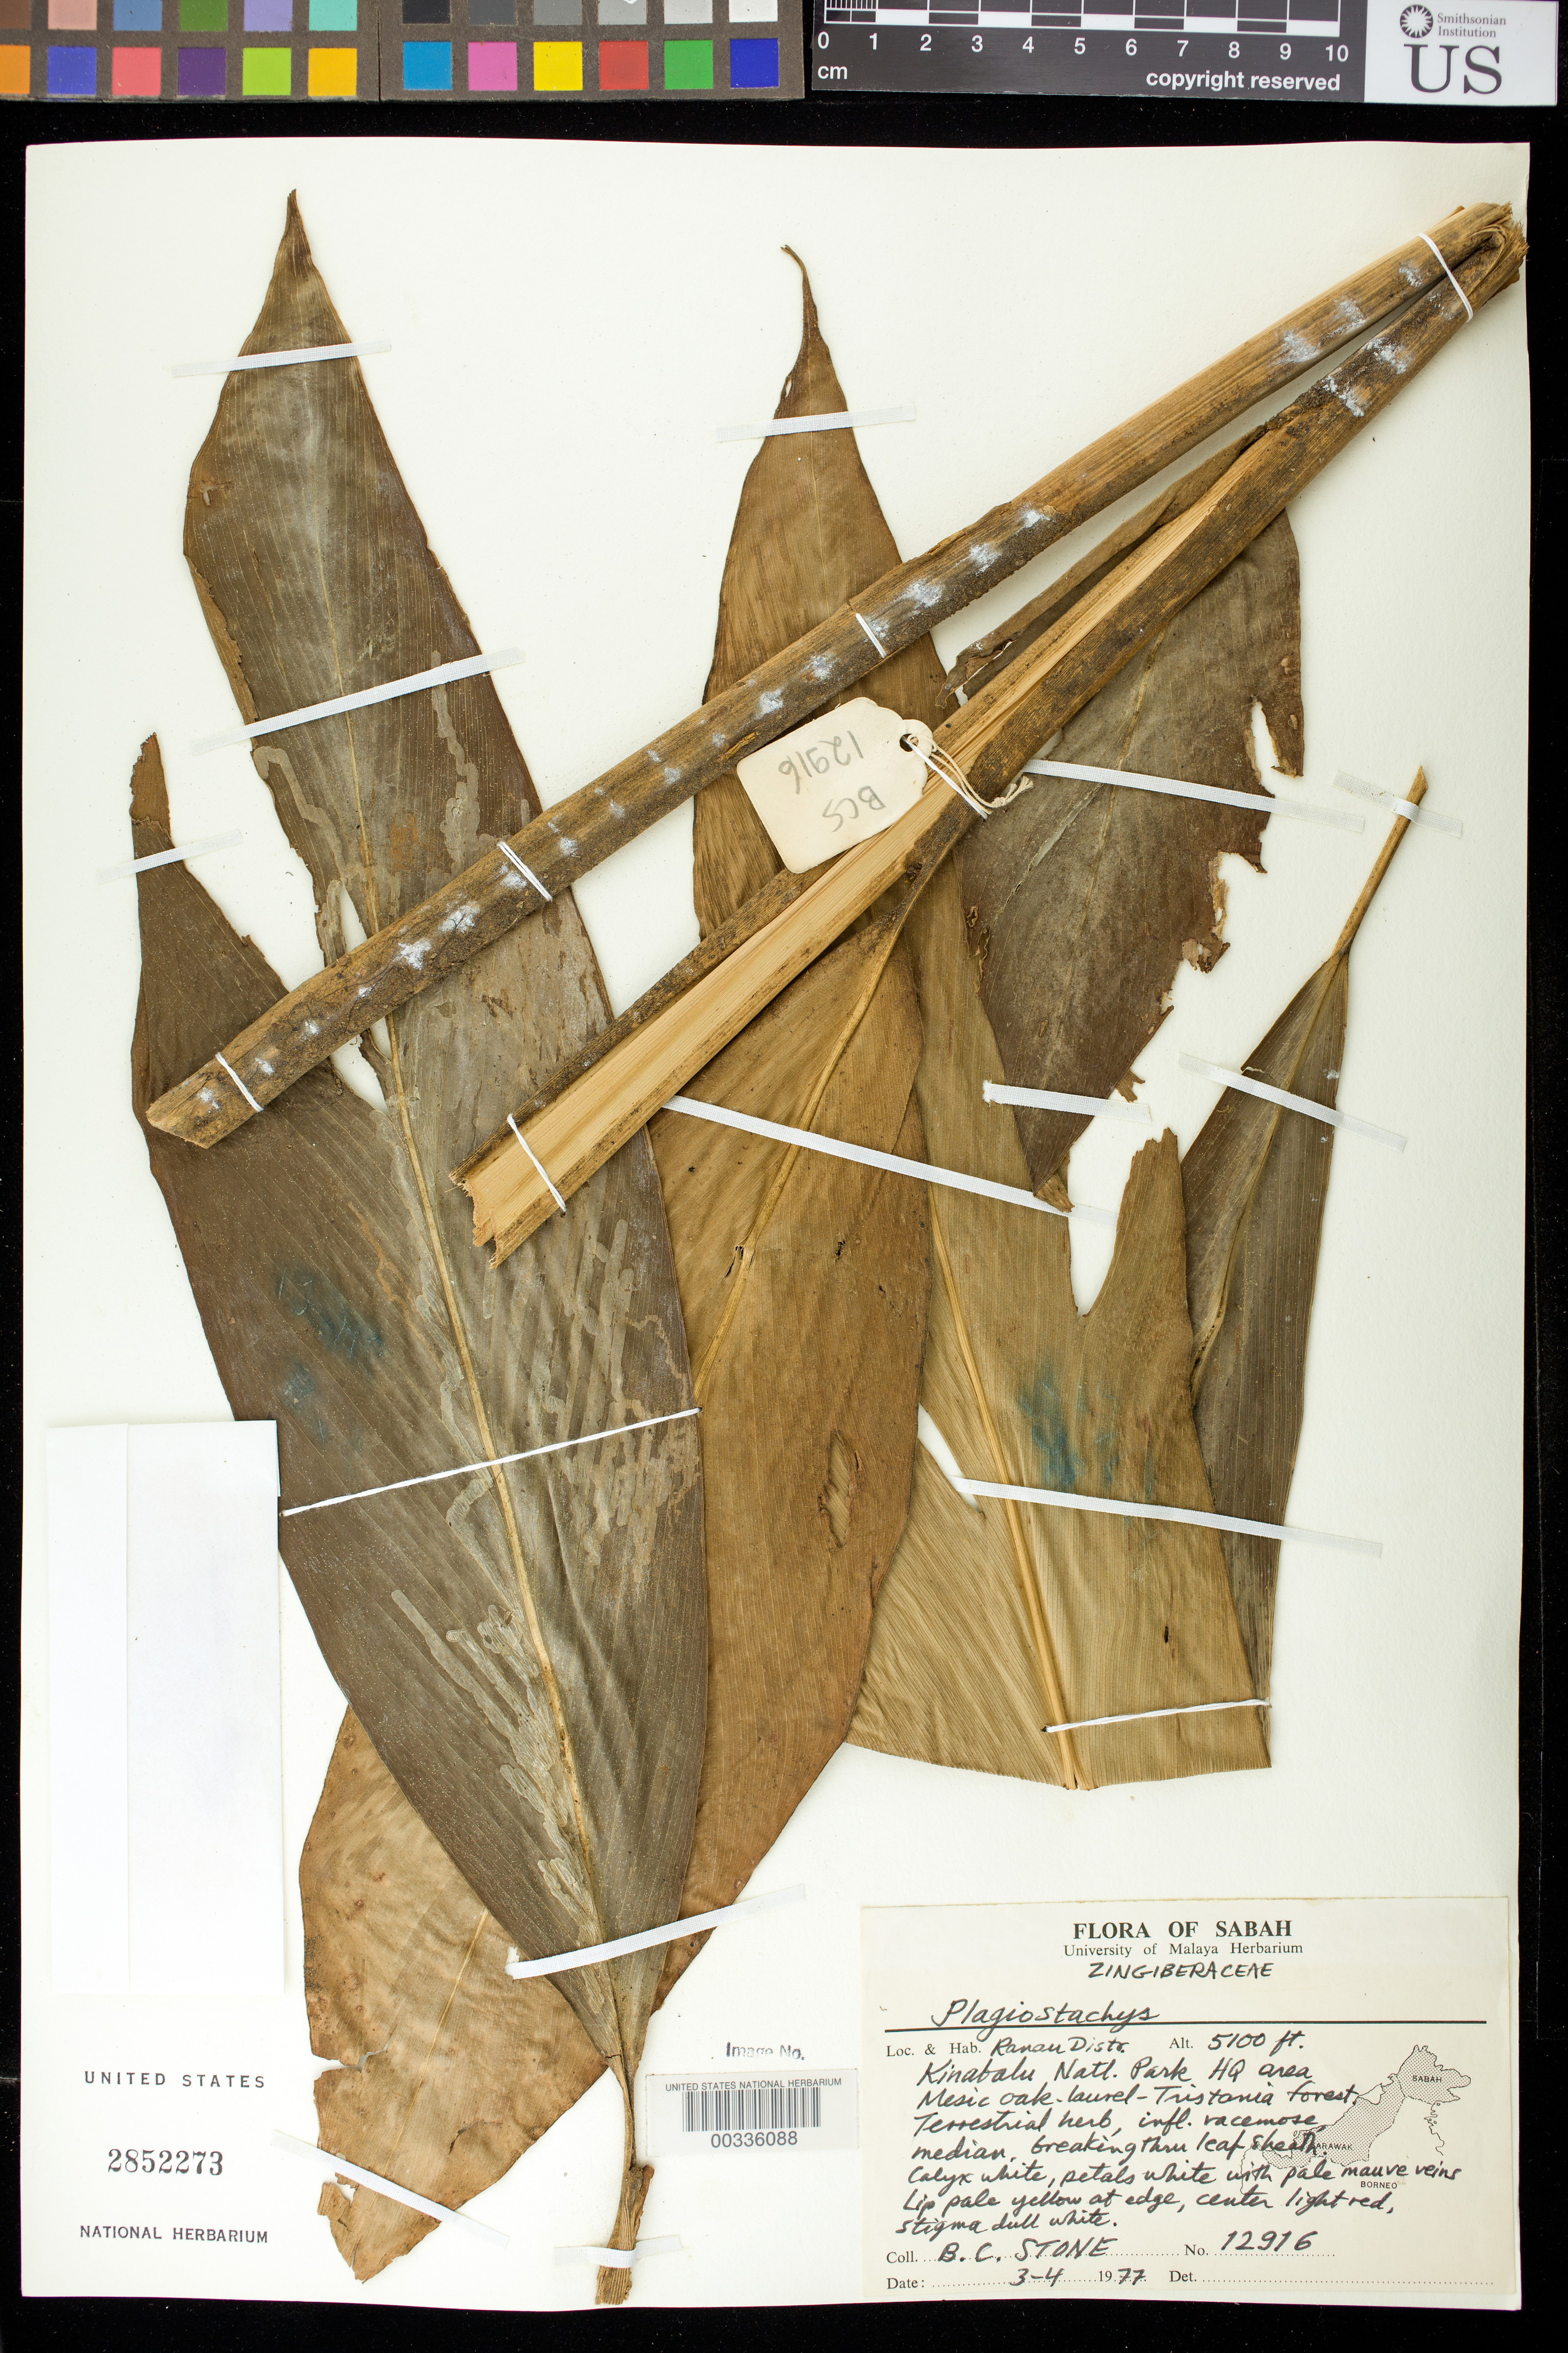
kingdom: Plantae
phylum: Tracheophyta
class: Liliopsida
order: Zingiberales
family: Zingiberaceae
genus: Plagiostachys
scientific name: Plagiostachys sp.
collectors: B. C. Stone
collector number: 12916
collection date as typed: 03 Apr 1977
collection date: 1977-04-03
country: Malaysia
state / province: Sabah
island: Borneo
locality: Ranau dist, kinabalu natl. park, hq area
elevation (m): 1554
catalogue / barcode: US 2852273